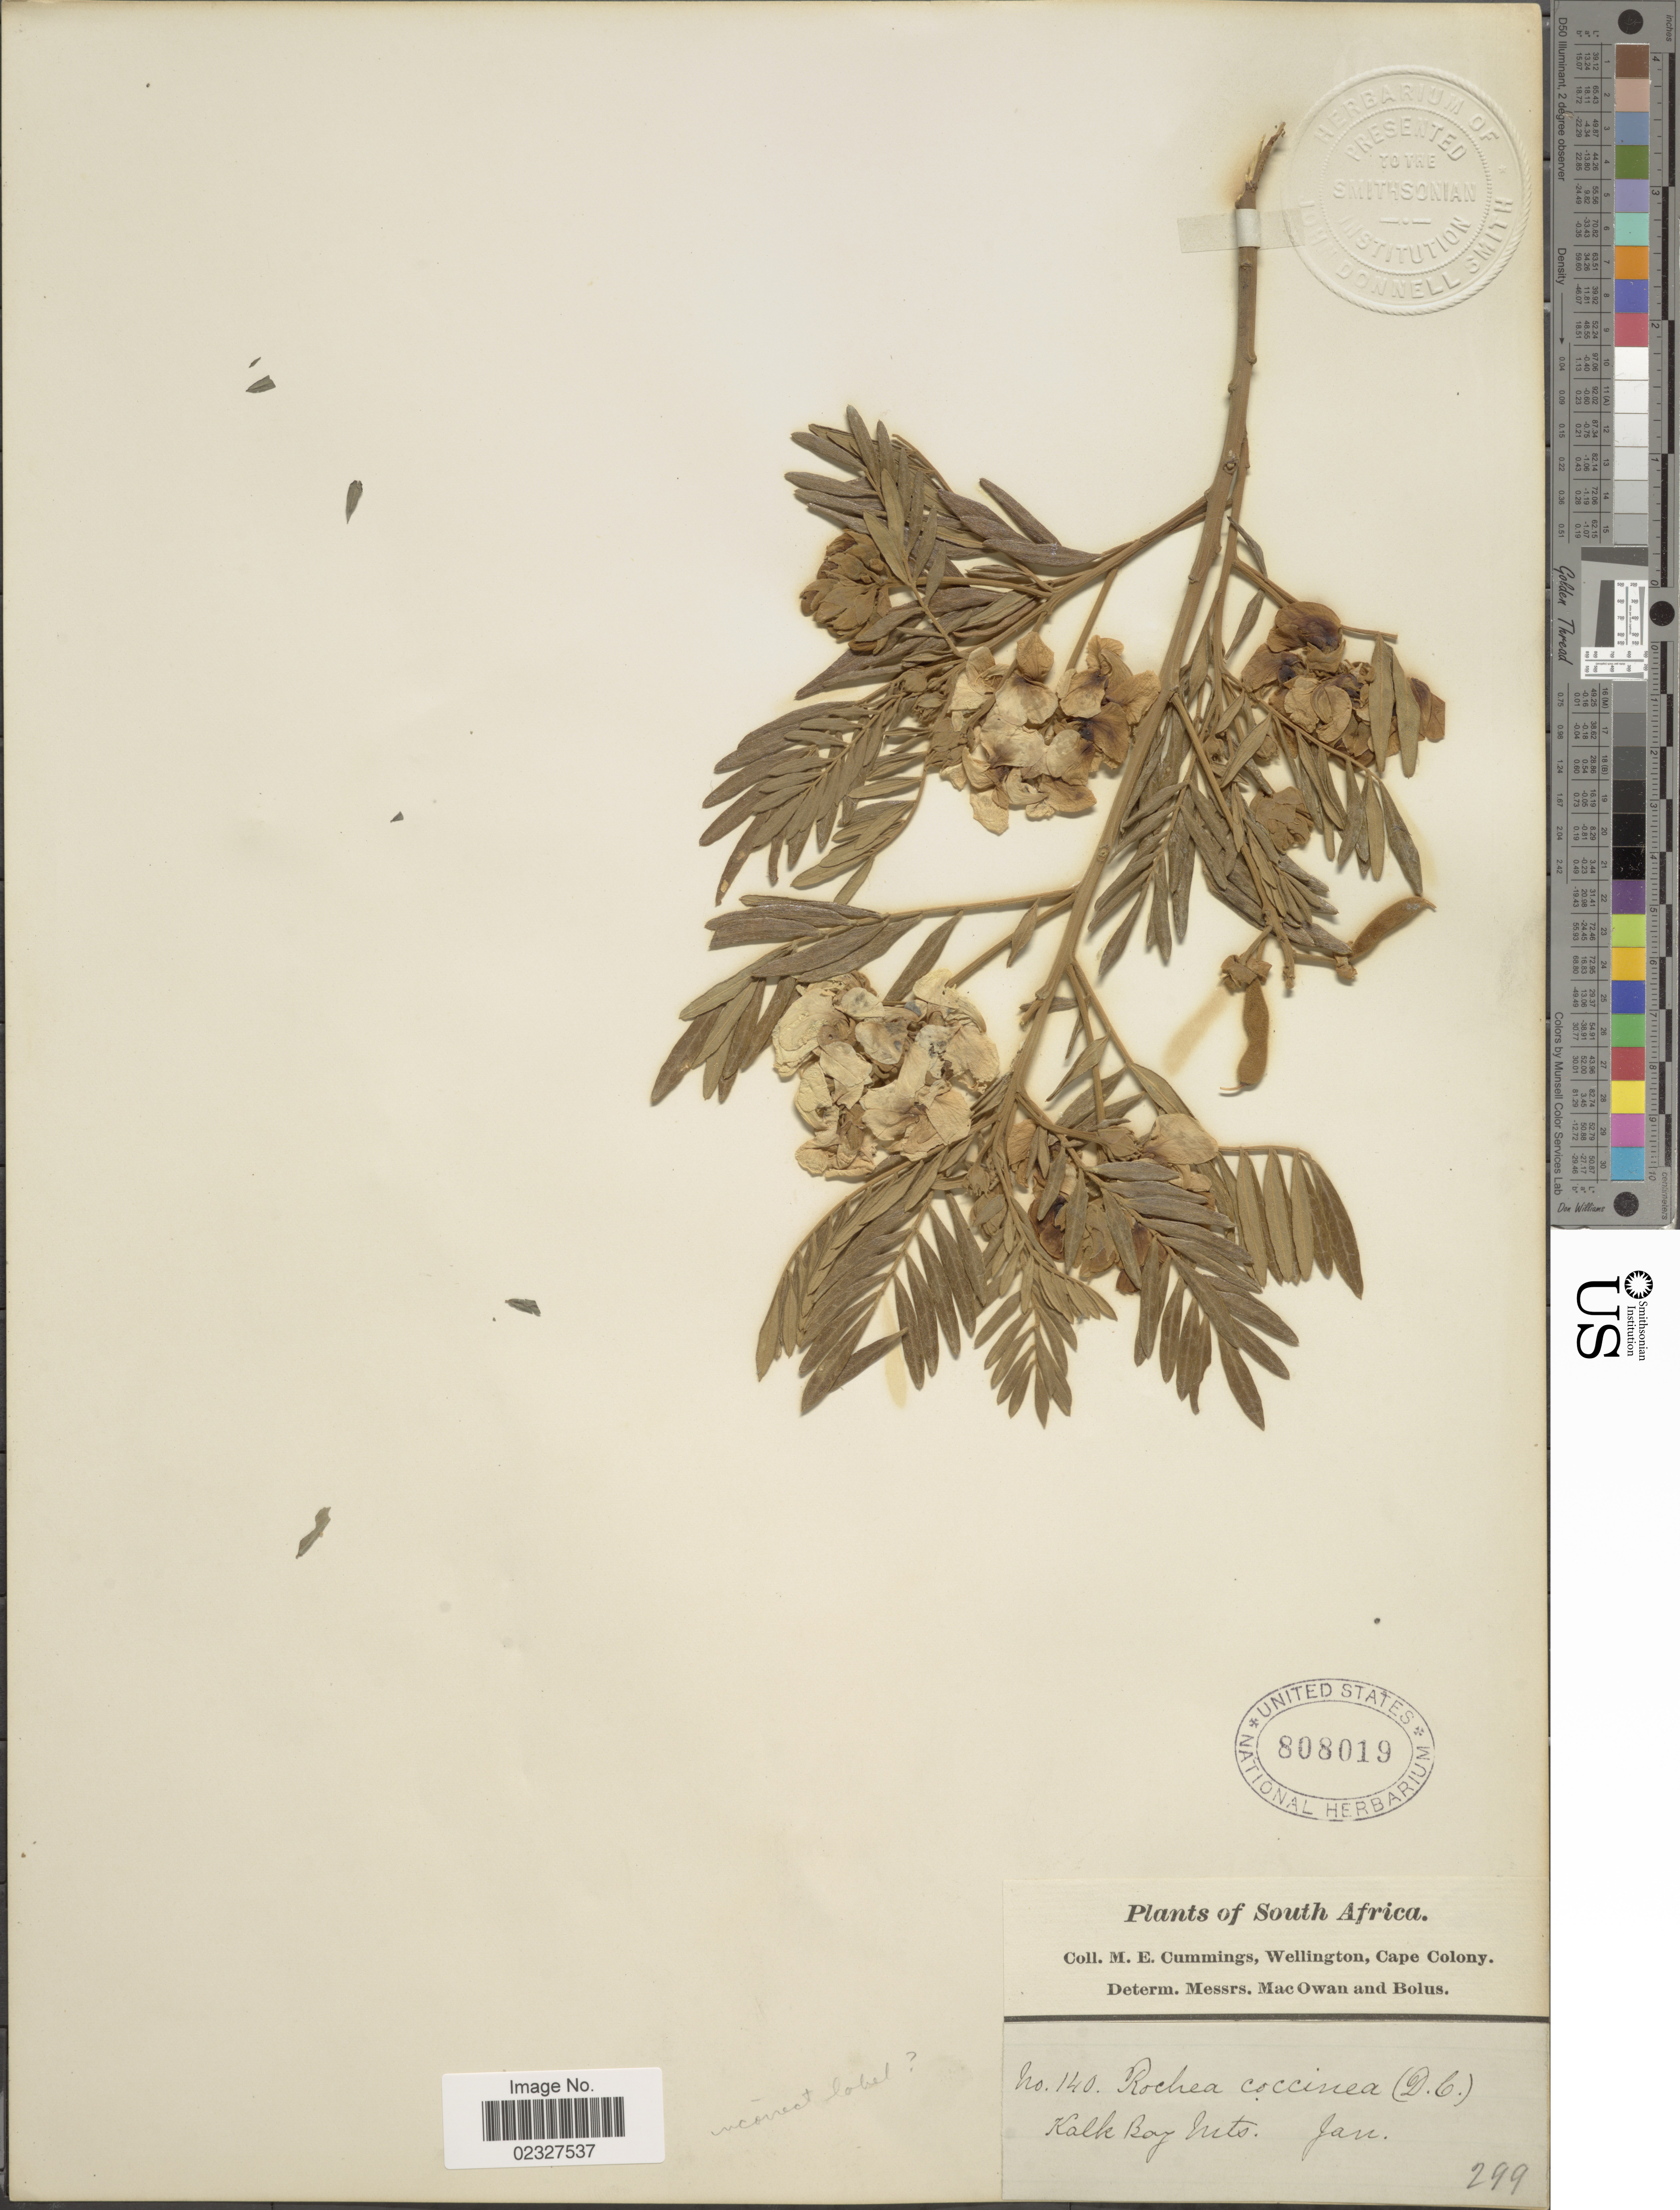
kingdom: Plantae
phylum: Tracheophyta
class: Magnoliopsida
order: Fabales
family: Fabaceae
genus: Sesbania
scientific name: Sesbania sp.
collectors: M. E. Cummings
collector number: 140/299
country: South Africa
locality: Kalk Bay Mts.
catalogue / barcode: US 808019